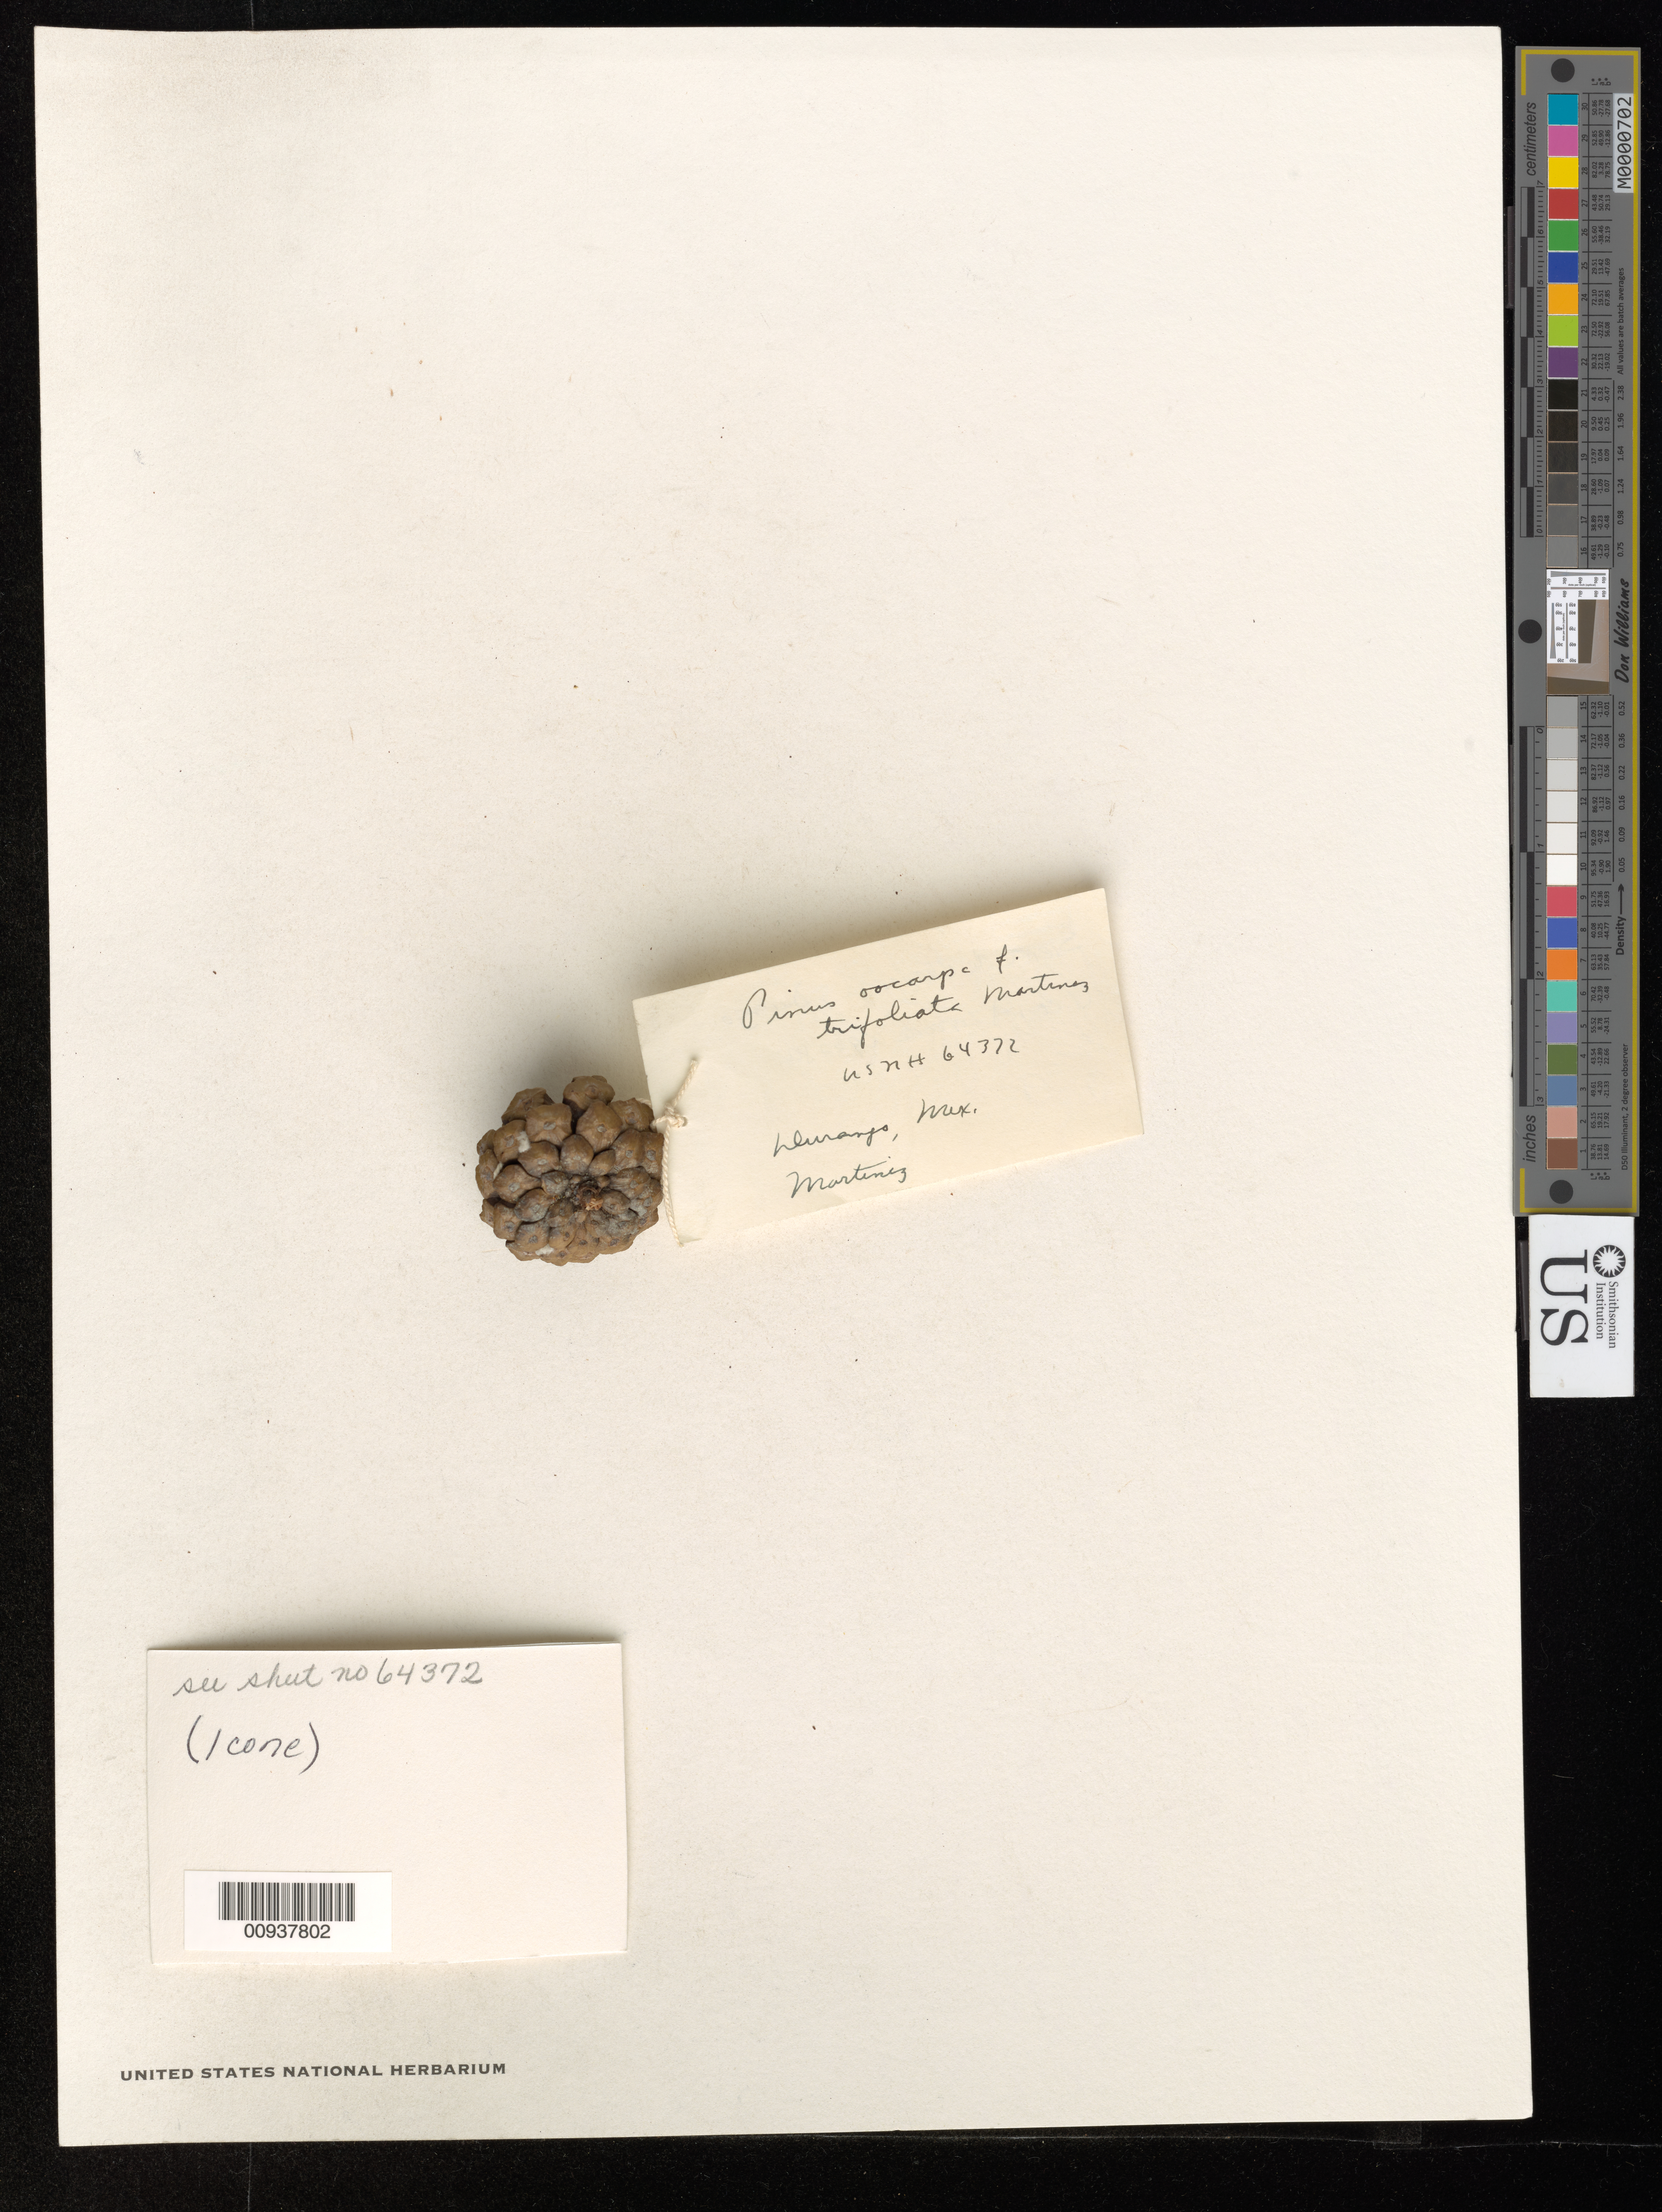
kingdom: Plantae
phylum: Tracheophyta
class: Pinopsida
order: Pinales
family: Pinaceae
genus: Pinus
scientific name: Pinus oocarpa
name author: Schiede ex Schltdl.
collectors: M. Martinez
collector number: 3601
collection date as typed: Nov 1941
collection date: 1941-11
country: Mexico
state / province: Durango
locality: Sierra de Chavarría.